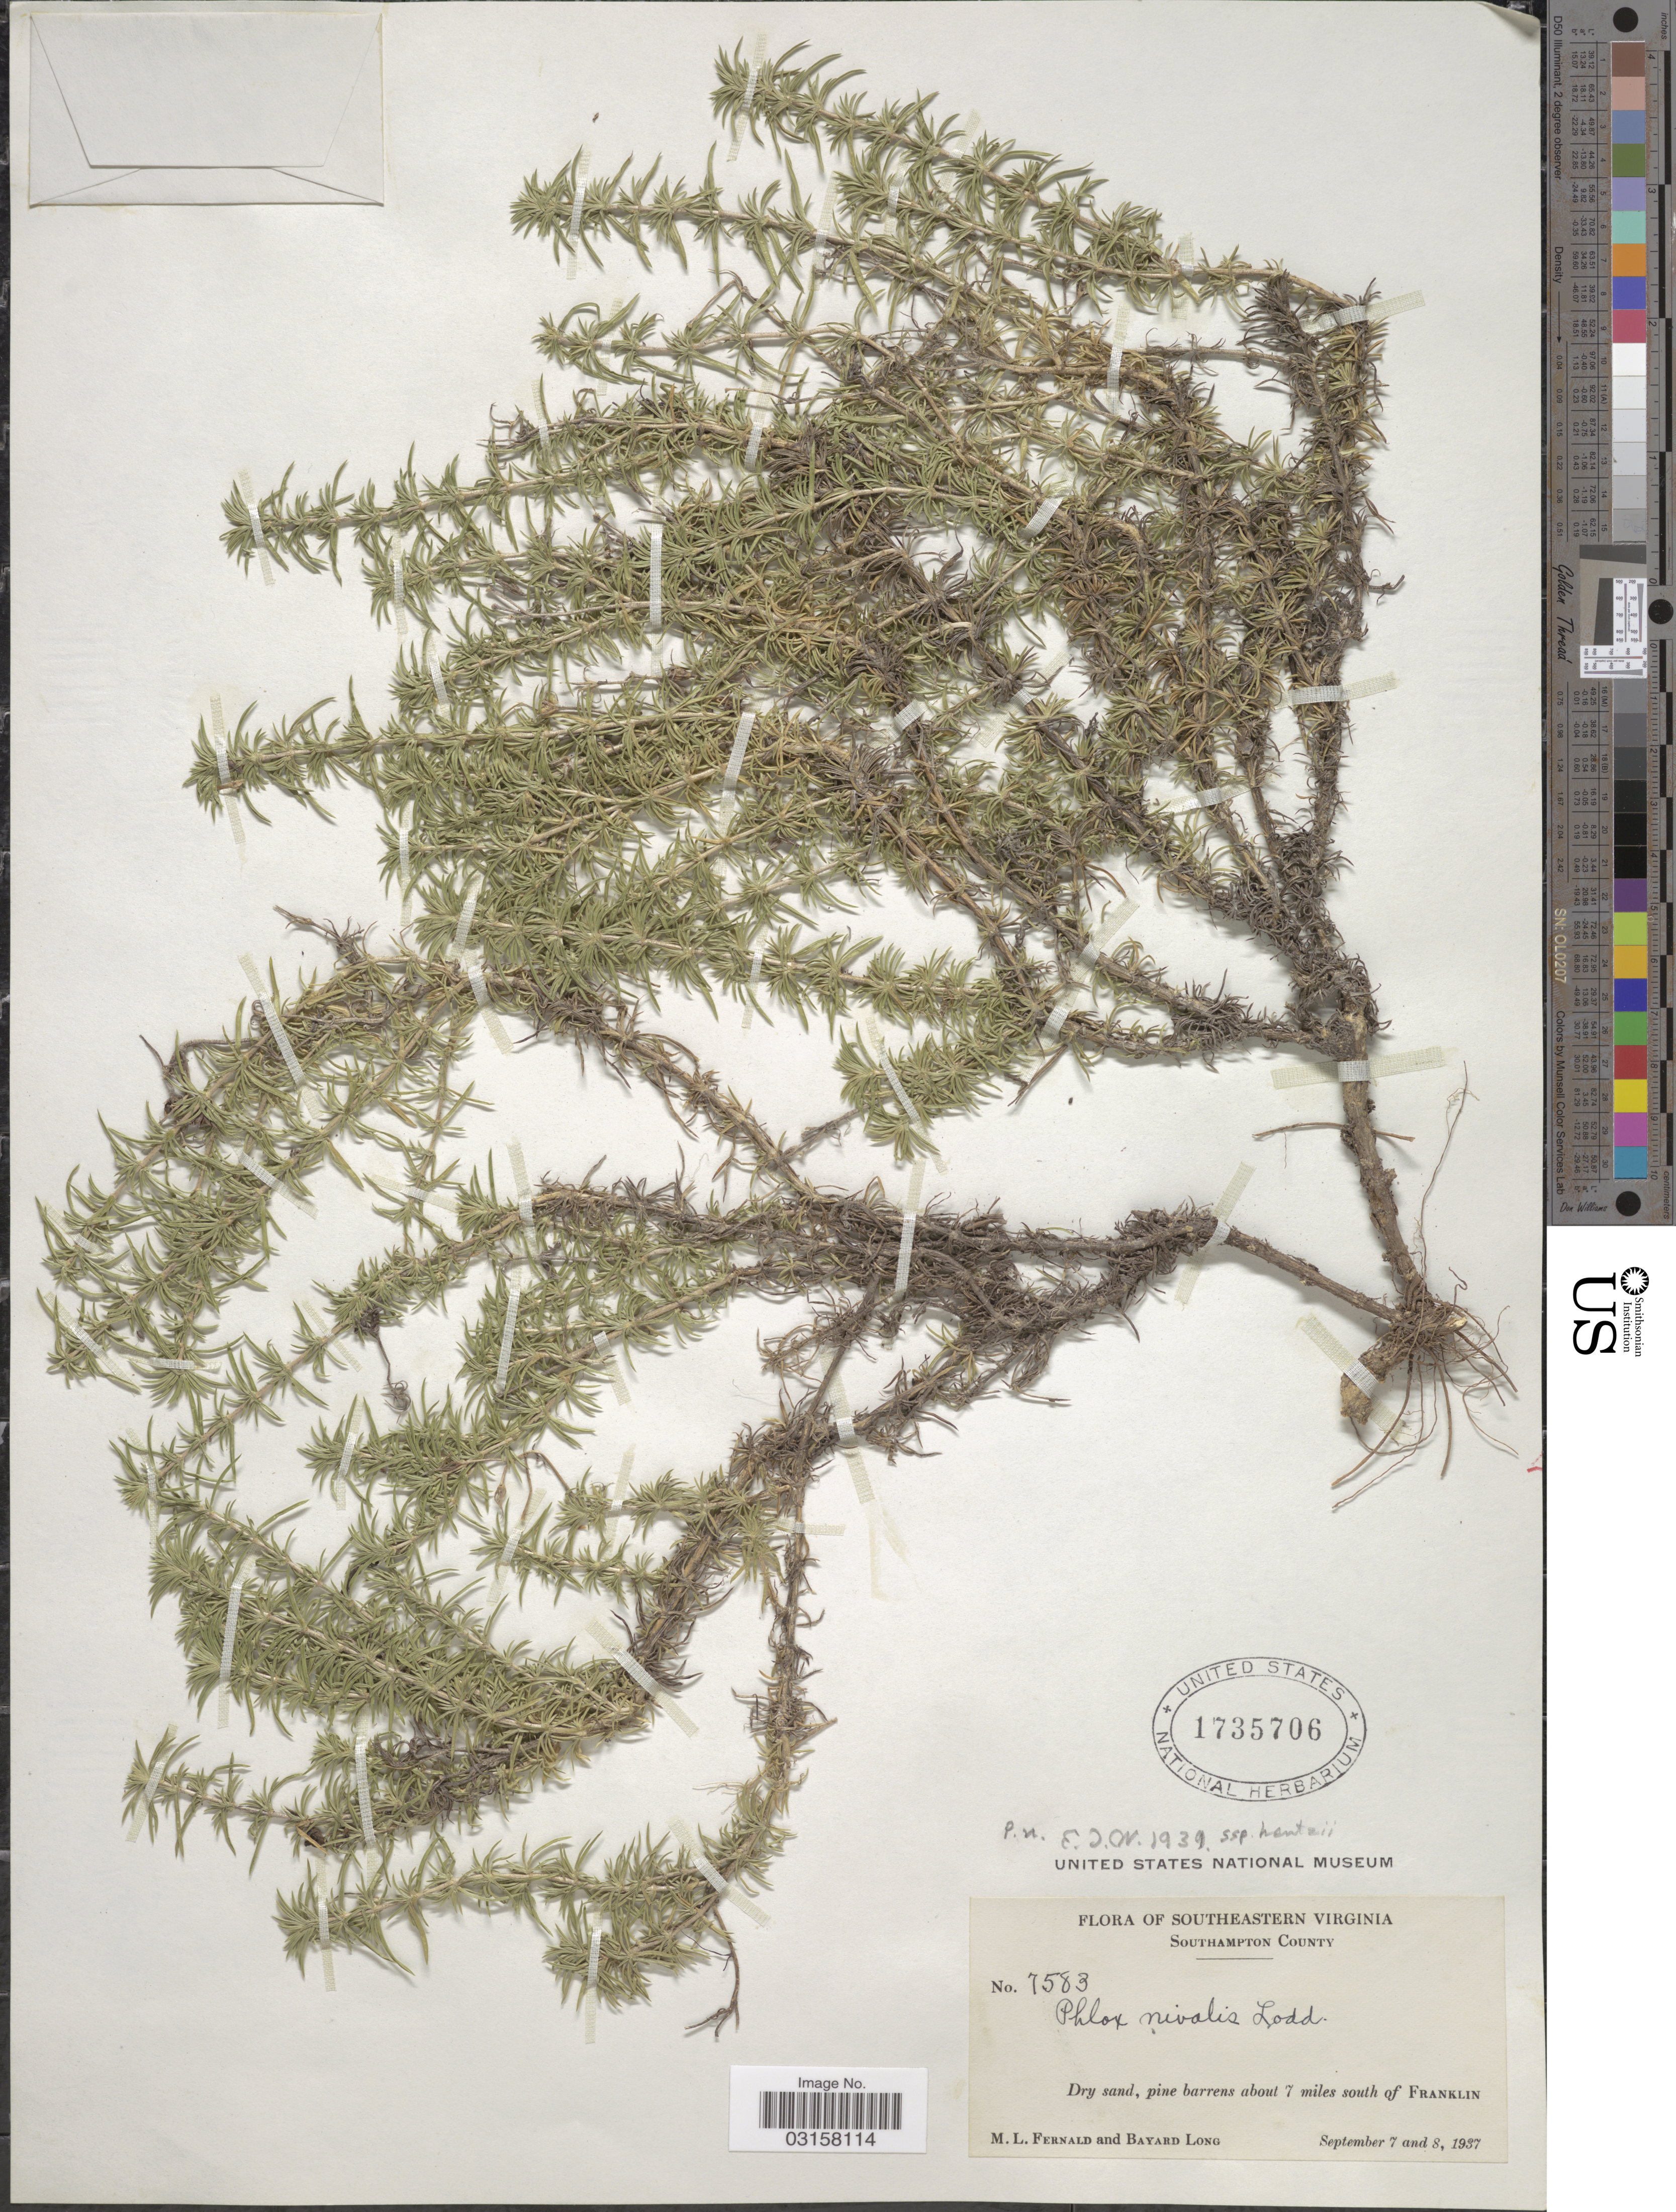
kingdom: Plantae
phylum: Tracheophyta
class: Magnoliopsida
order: Ericales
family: Polemoniaceae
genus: Phlox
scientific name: Phlox nivalis subsp. nivalis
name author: Lodd. ex Sweet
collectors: M. L. Fernald & B. Long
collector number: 7583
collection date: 1937-09-07/1937-09-08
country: United States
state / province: Virginia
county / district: Southampton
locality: Southeastern Virginia. Southampton County. Pine barrens about 7 miles south of Franklin.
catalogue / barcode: US 1735706